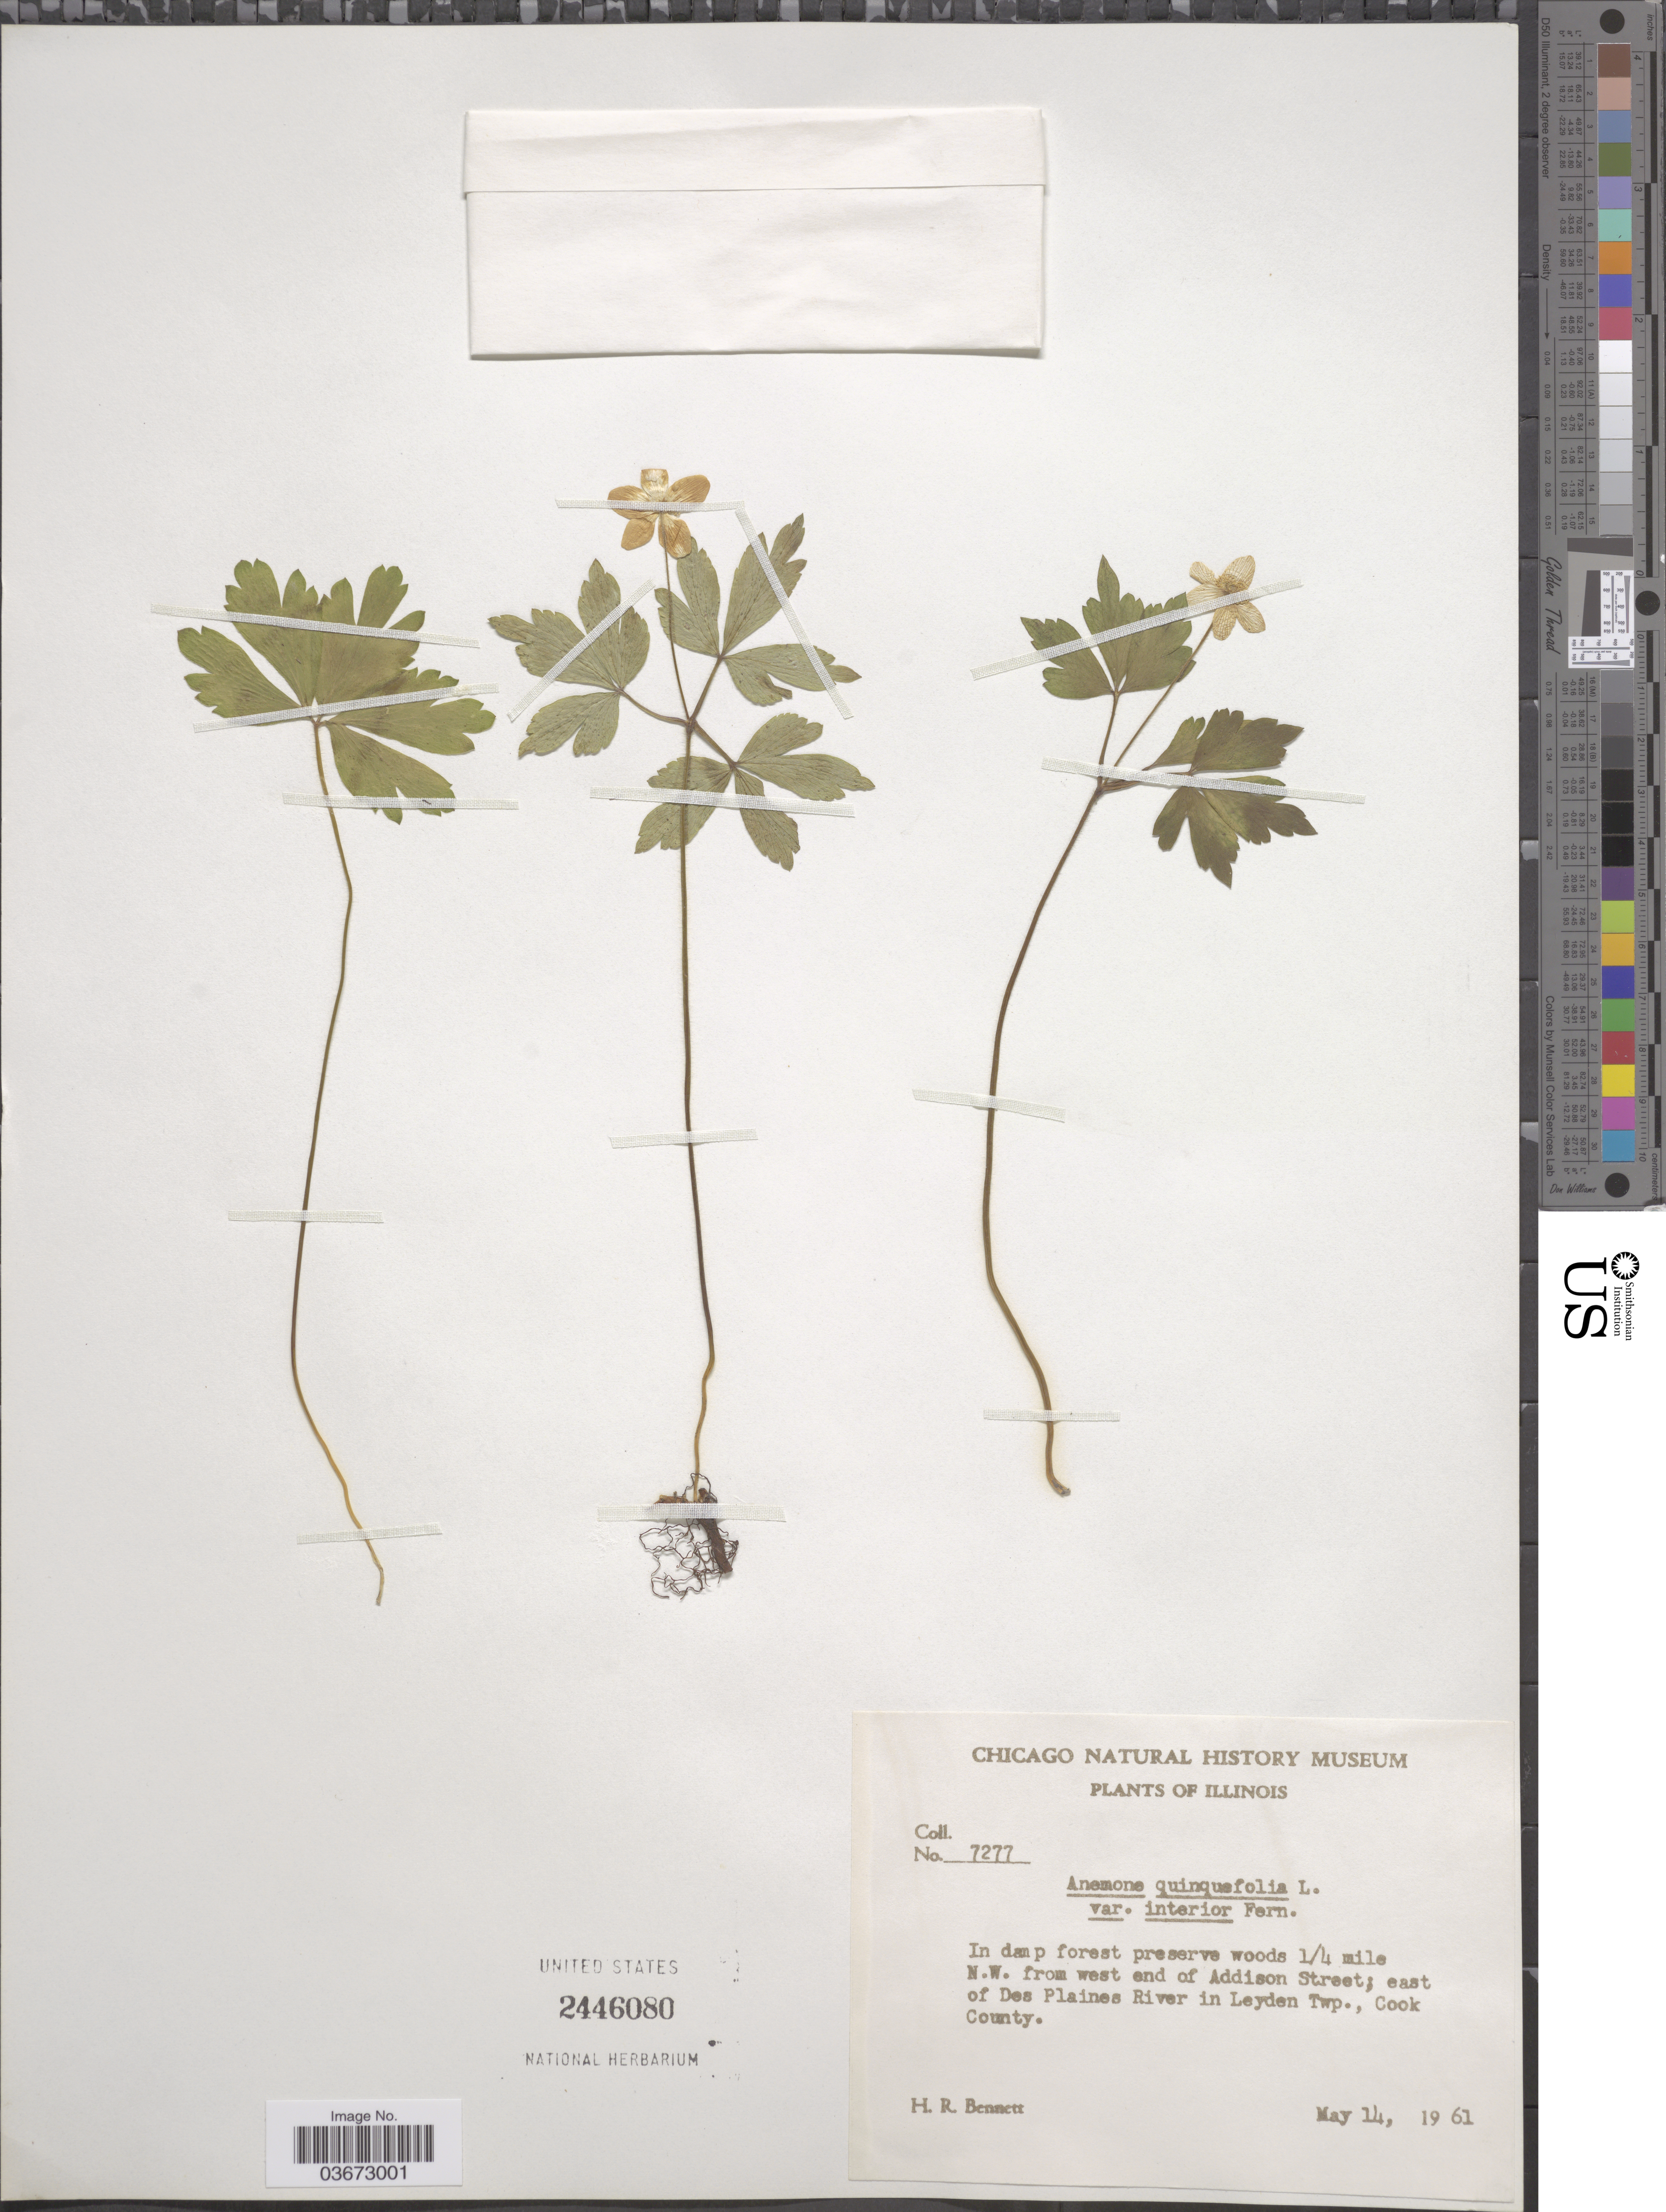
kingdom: Plantae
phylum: Tracheophyta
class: Magnoliopsida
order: Ranunculales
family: Ranunculaceae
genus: Anemone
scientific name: Anemone quinquefolia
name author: L.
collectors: H. R. Bennett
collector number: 7277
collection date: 1961-05-14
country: United States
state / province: Illinois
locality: In damp forest preserve woods ¼ mile N.W. from west end of Addison Street; east of Des Plaines River in Leyden Twp., Cook County.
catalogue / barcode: US 2446080